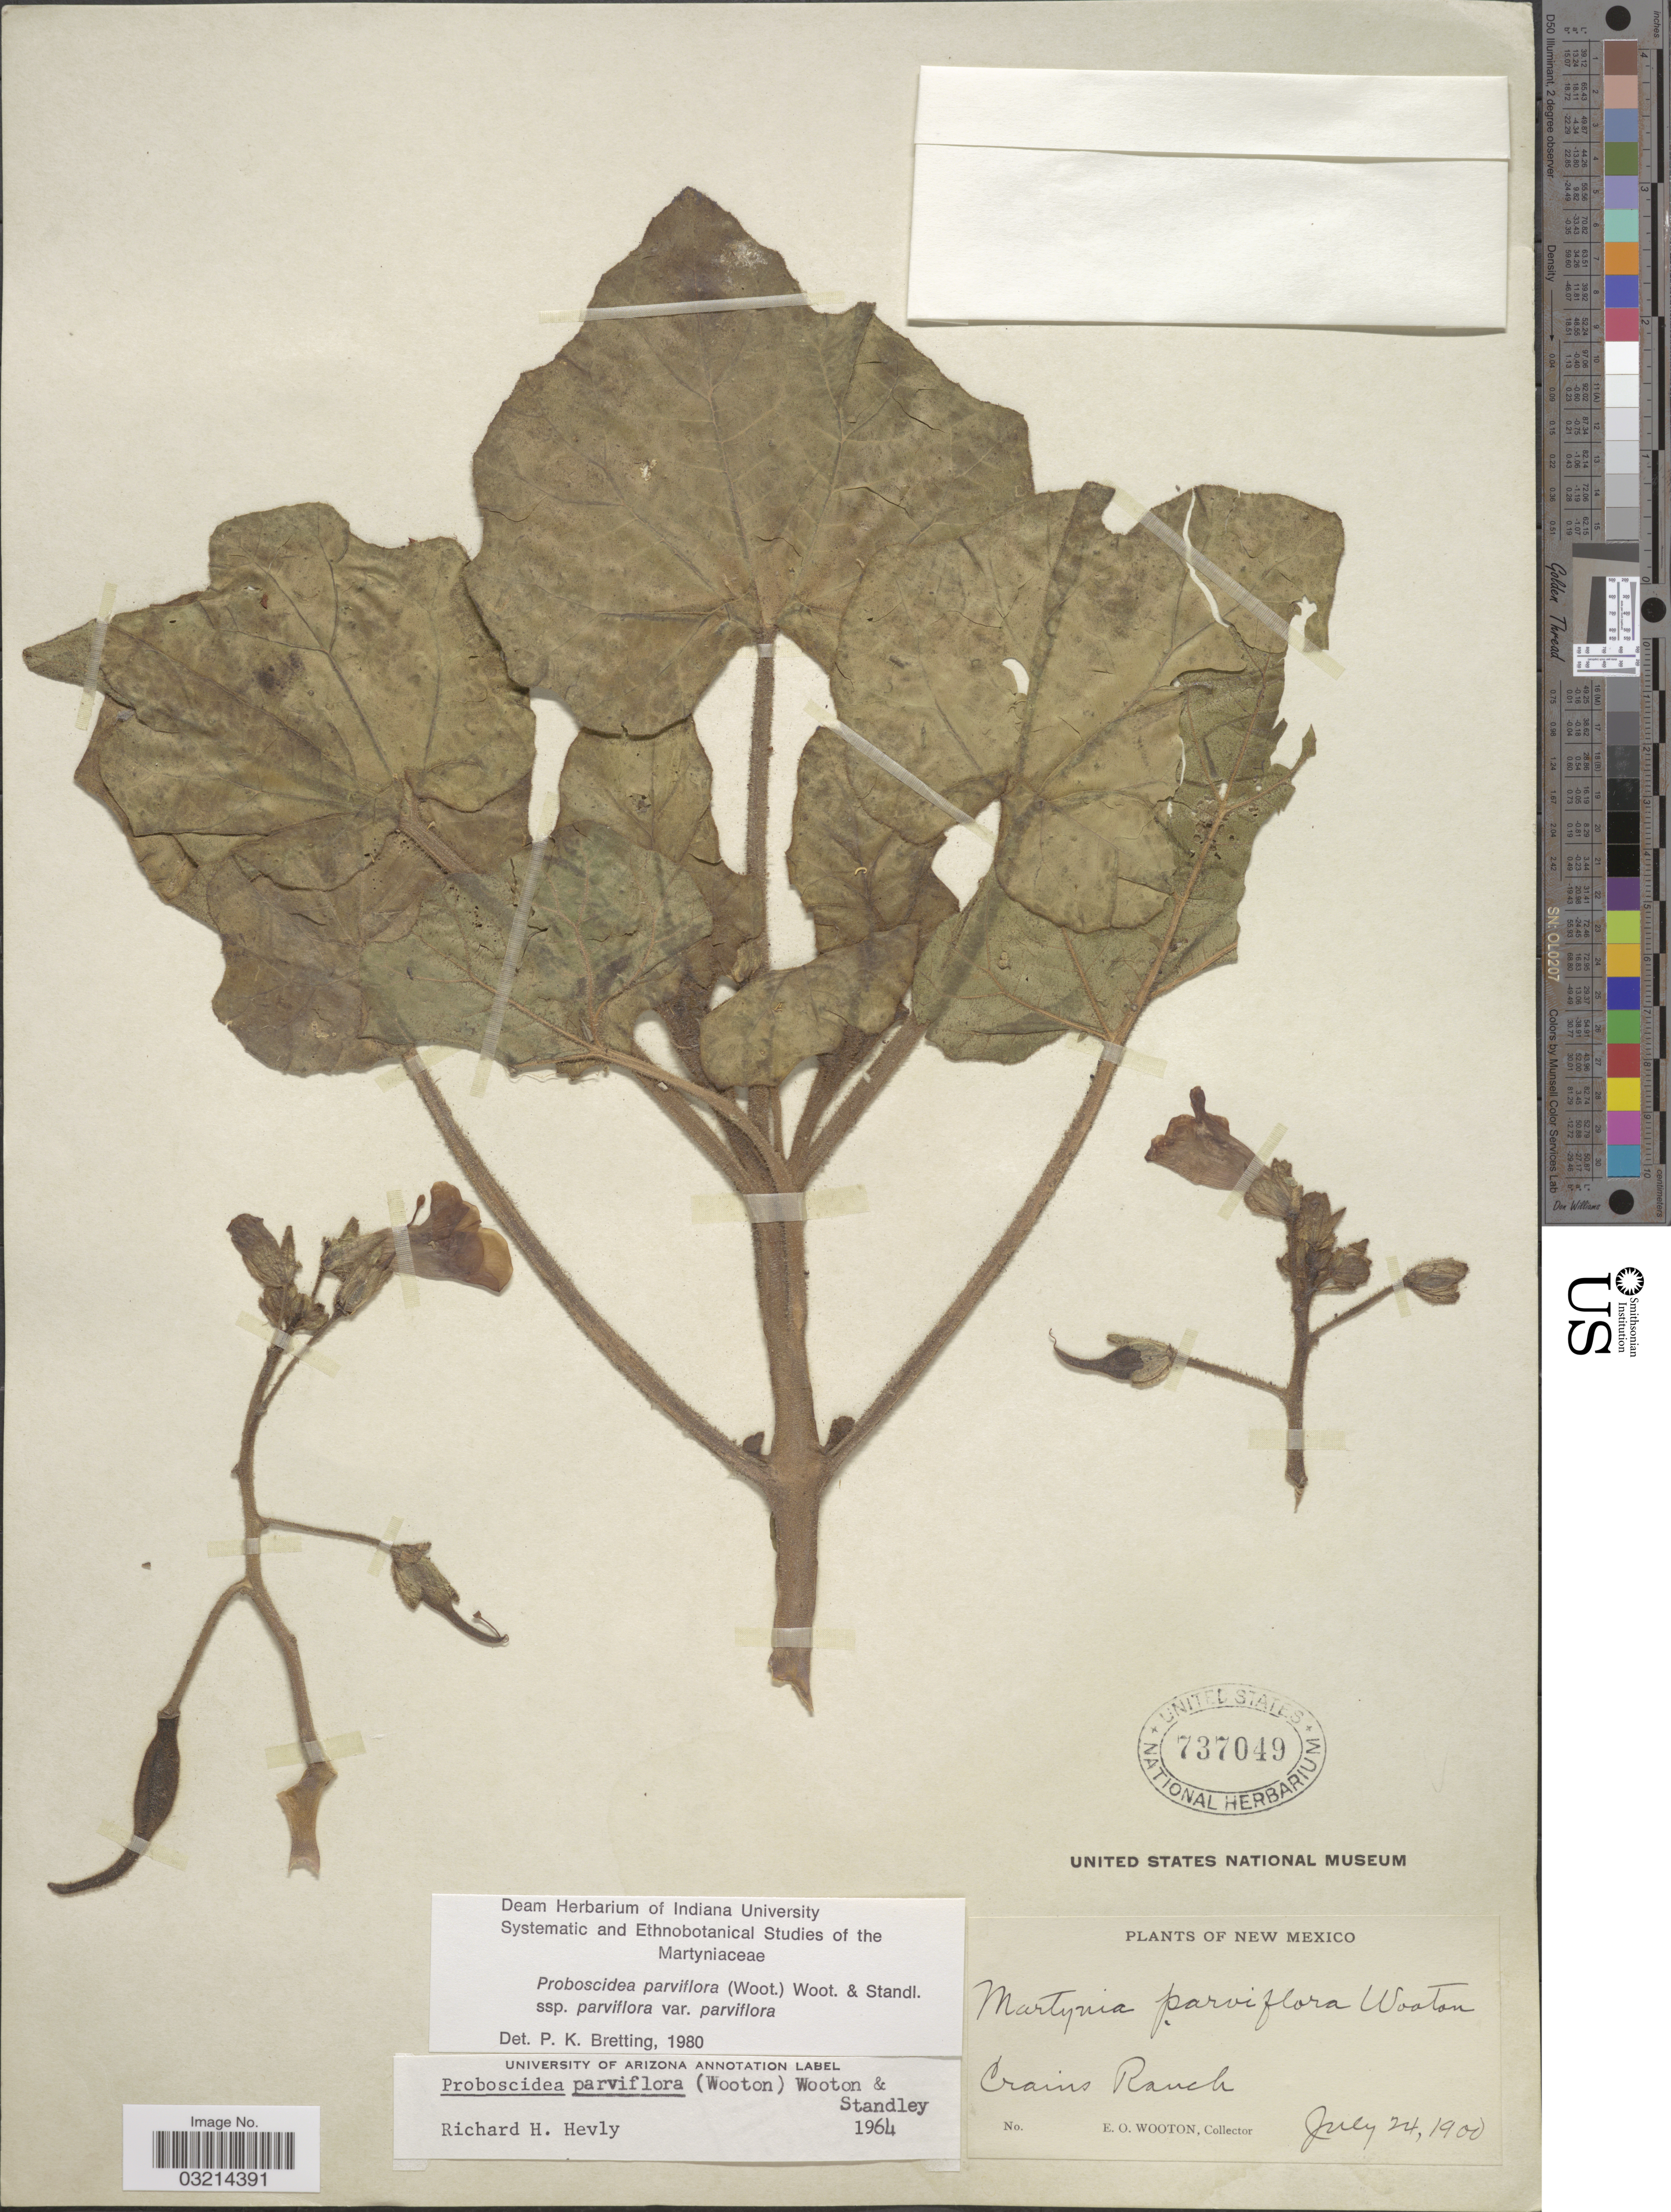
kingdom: Plantae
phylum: Tracheophyta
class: Magnoliopsida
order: Lamiales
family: Martyniaceae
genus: Proboscidea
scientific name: Proboscidea parviflora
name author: (Wooton) Wooton & Standl.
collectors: E. O. Wooton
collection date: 1900-07-24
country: United States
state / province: New Mexico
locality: Crains Ranch.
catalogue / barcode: US 737049